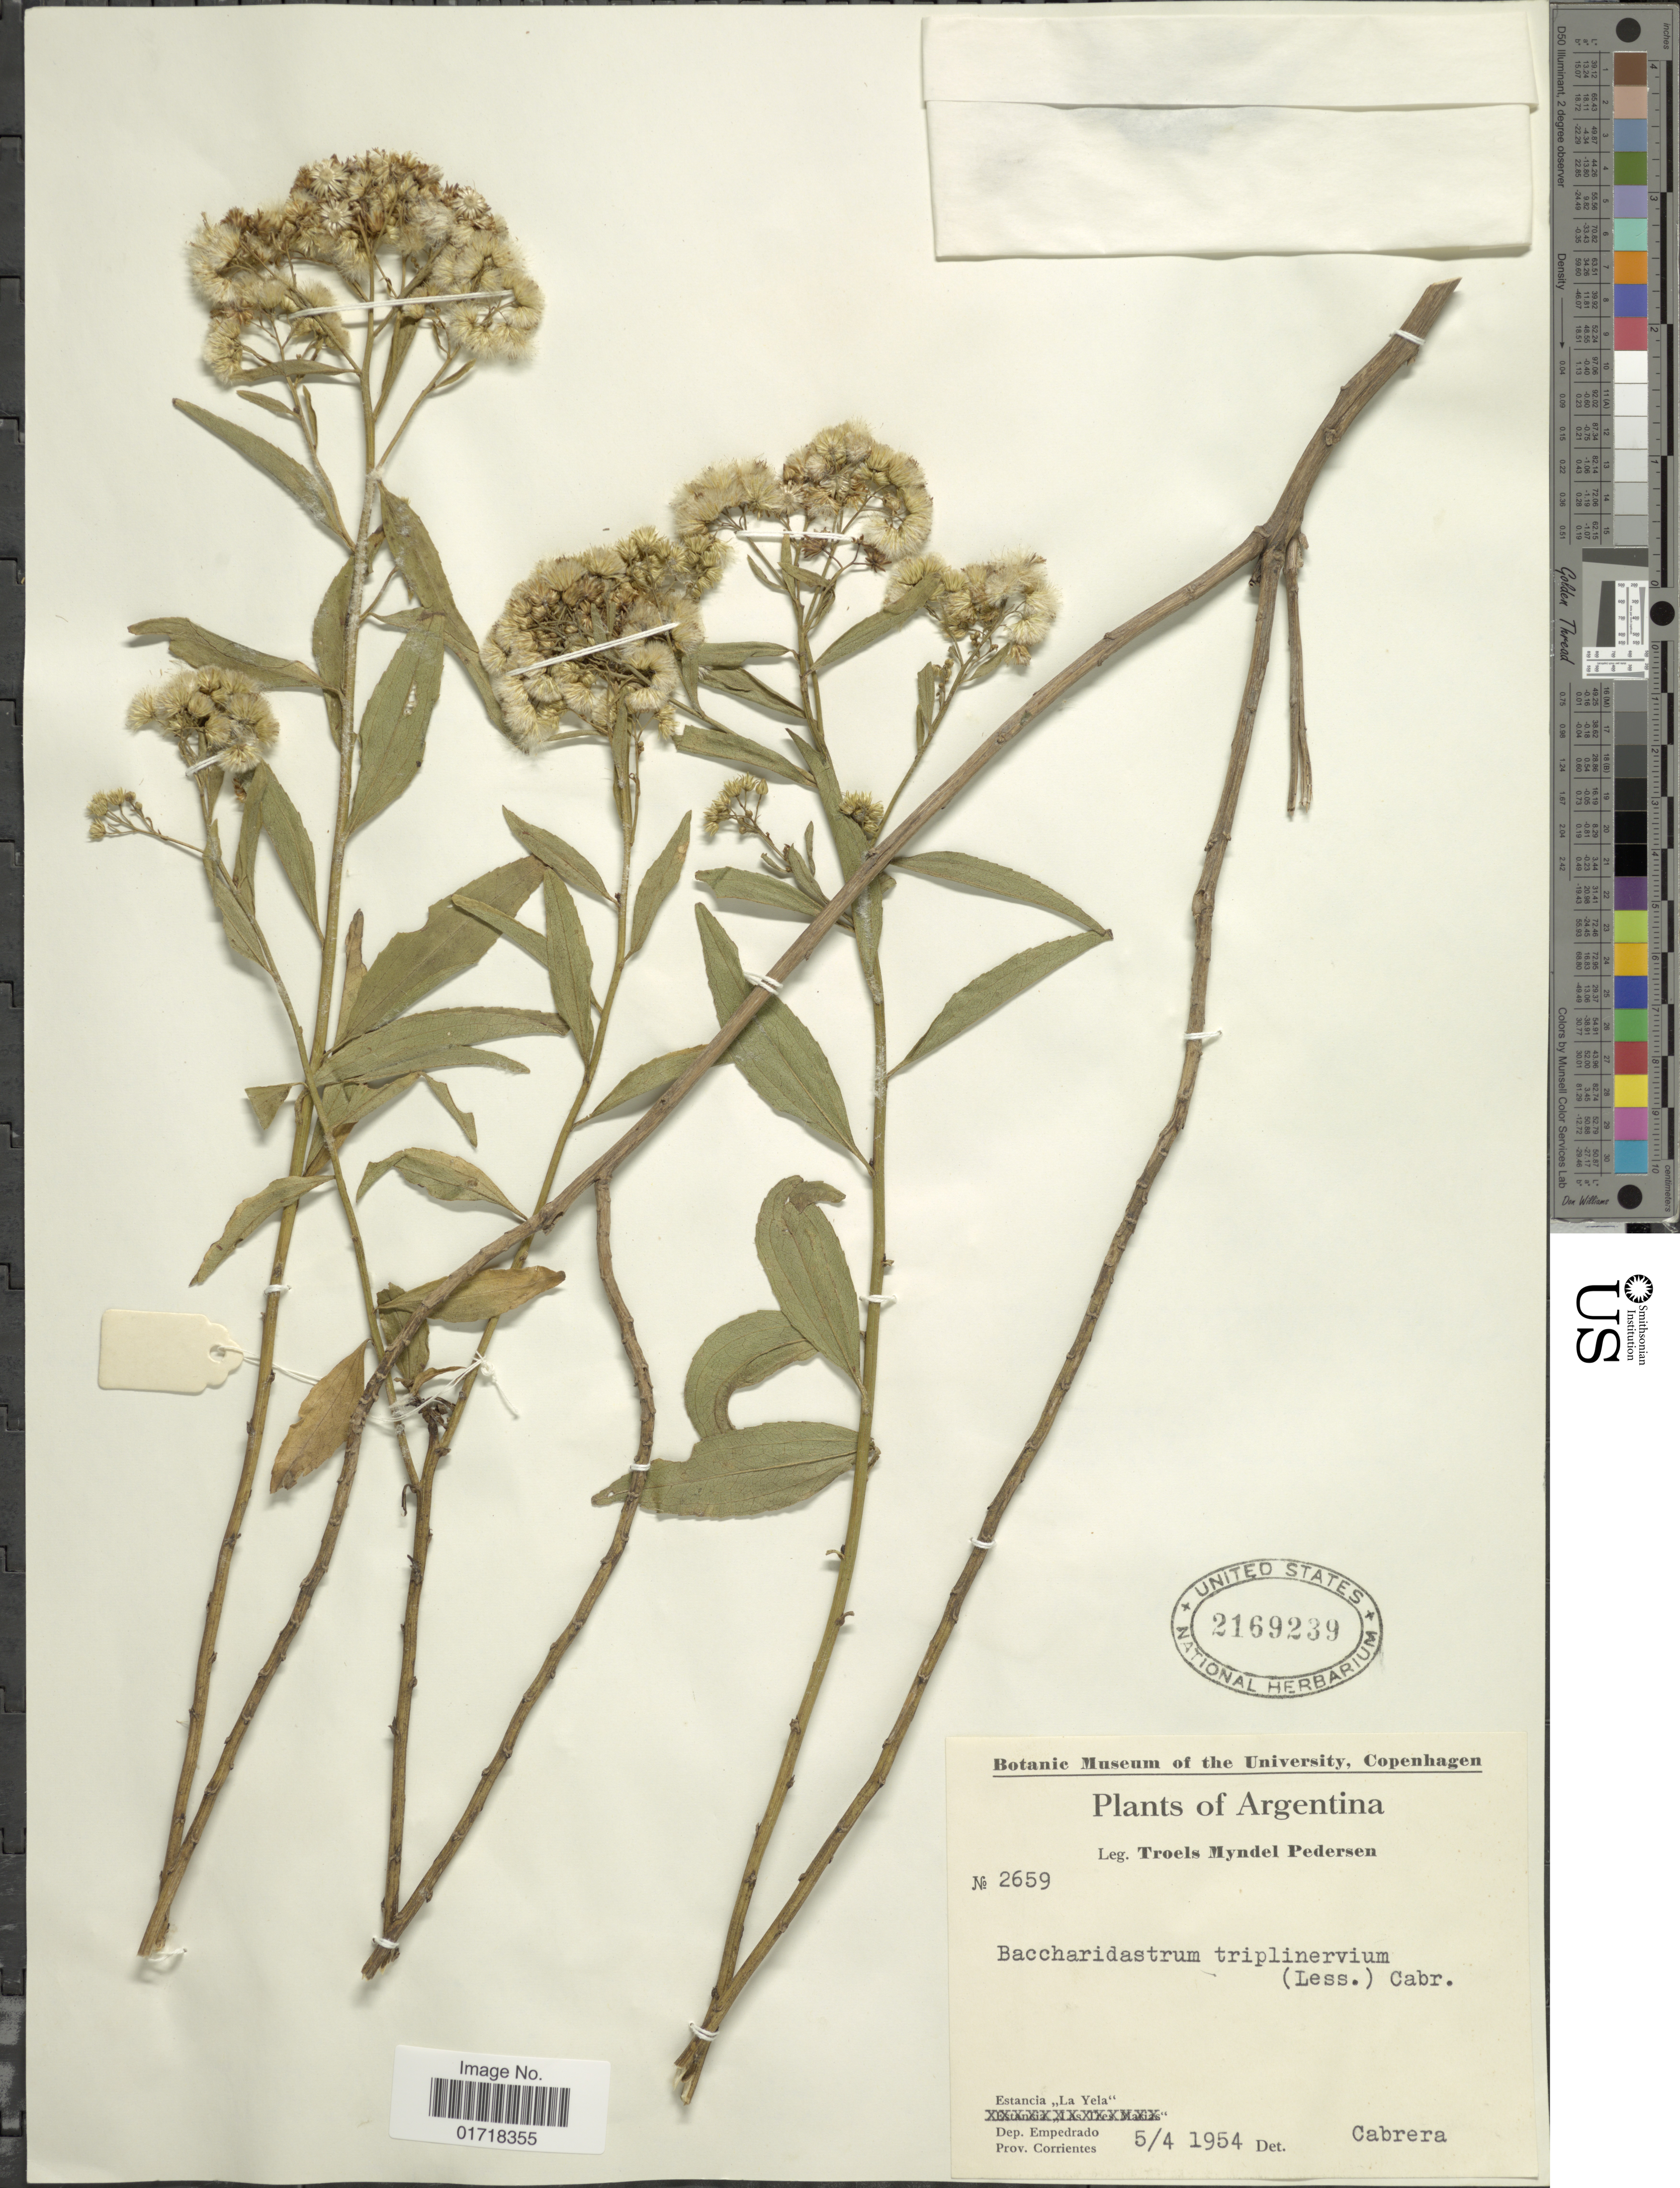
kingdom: Plantae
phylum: Tracheophyta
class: Magnoliopsida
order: Asterales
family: Asteraceae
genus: Baccharidastrum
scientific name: Baccharidastrum triplinervium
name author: (Less.) Cabrera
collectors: T. Pederson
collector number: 2659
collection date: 1954-04-05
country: Argentina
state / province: Corrientes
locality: Estancia "La Yela" , Dep. Empedrado, Prov. Corrientes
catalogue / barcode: US 2169239